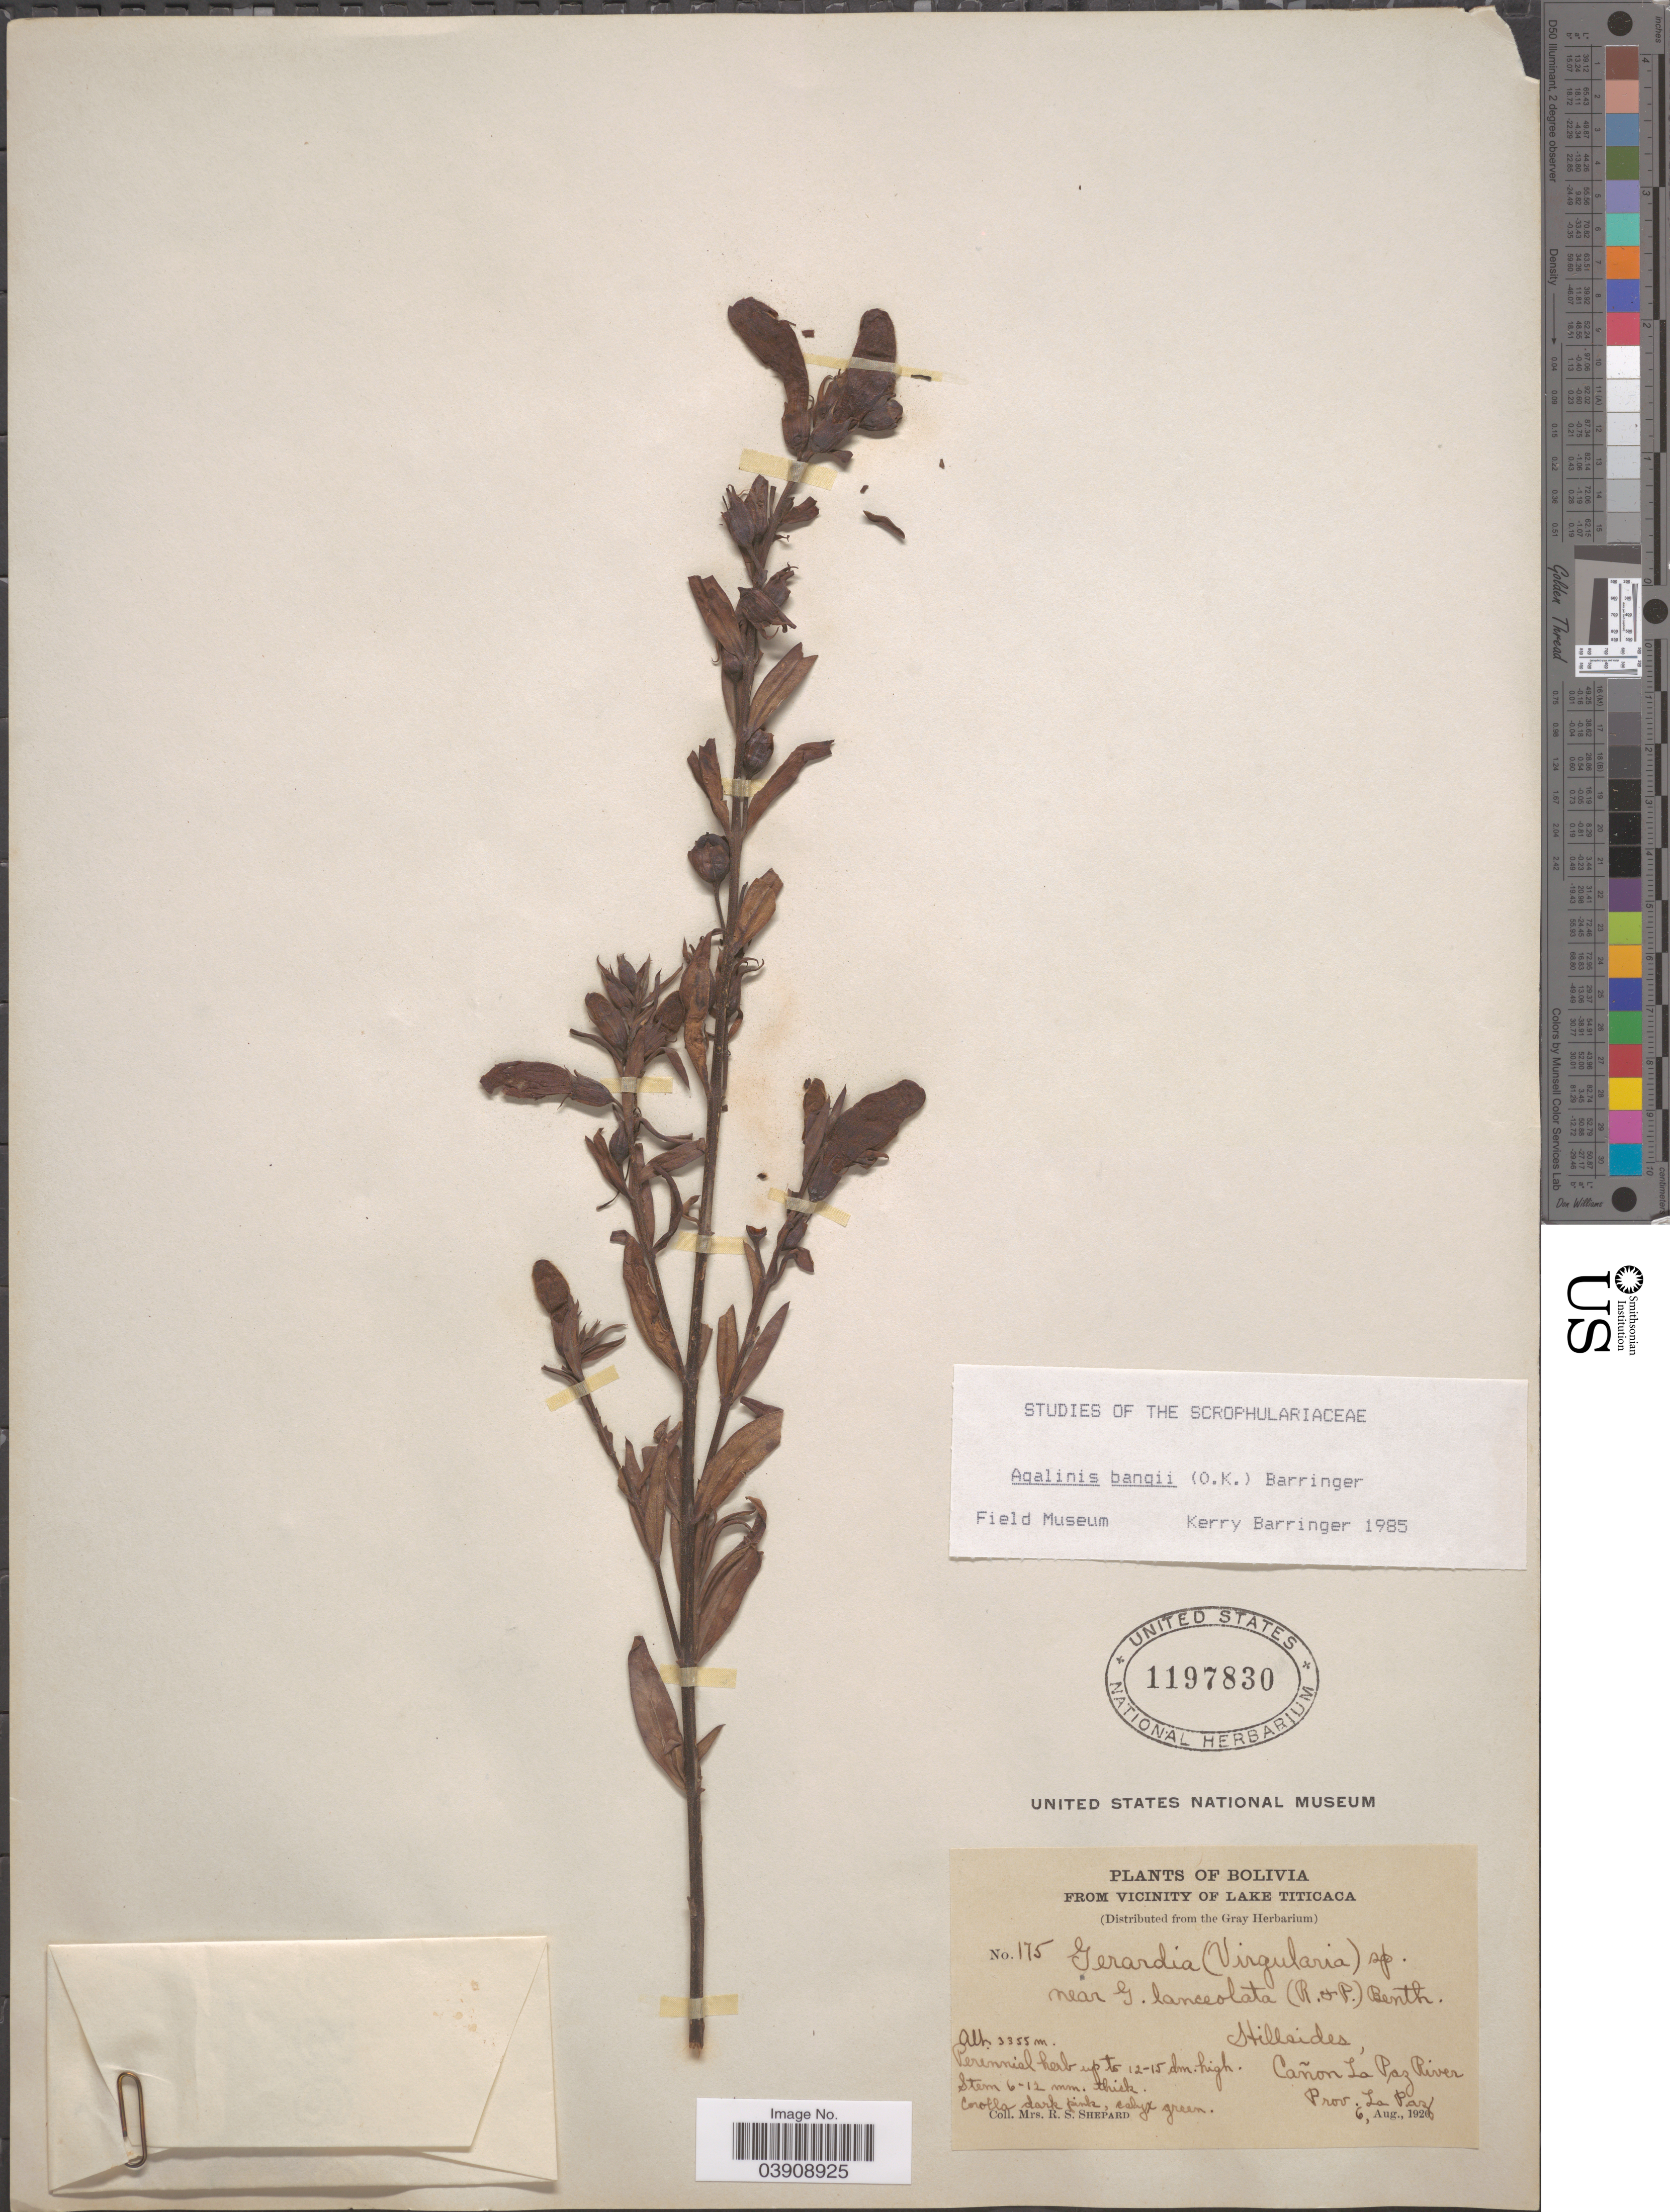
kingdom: Plantae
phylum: Tracheophyta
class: Magnoliopsida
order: Lamiales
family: Orobanchaceae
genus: Agalinis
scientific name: Agalinis bangii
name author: (Kuntze) Barringer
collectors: R. Shepard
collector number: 175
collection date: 1920-08-06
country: Bolivia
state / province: La Paz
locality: Vicinity of Lake Titicaca. Hillsides, Cañon La Paz River.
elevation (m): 3355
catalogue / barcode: US 1197830